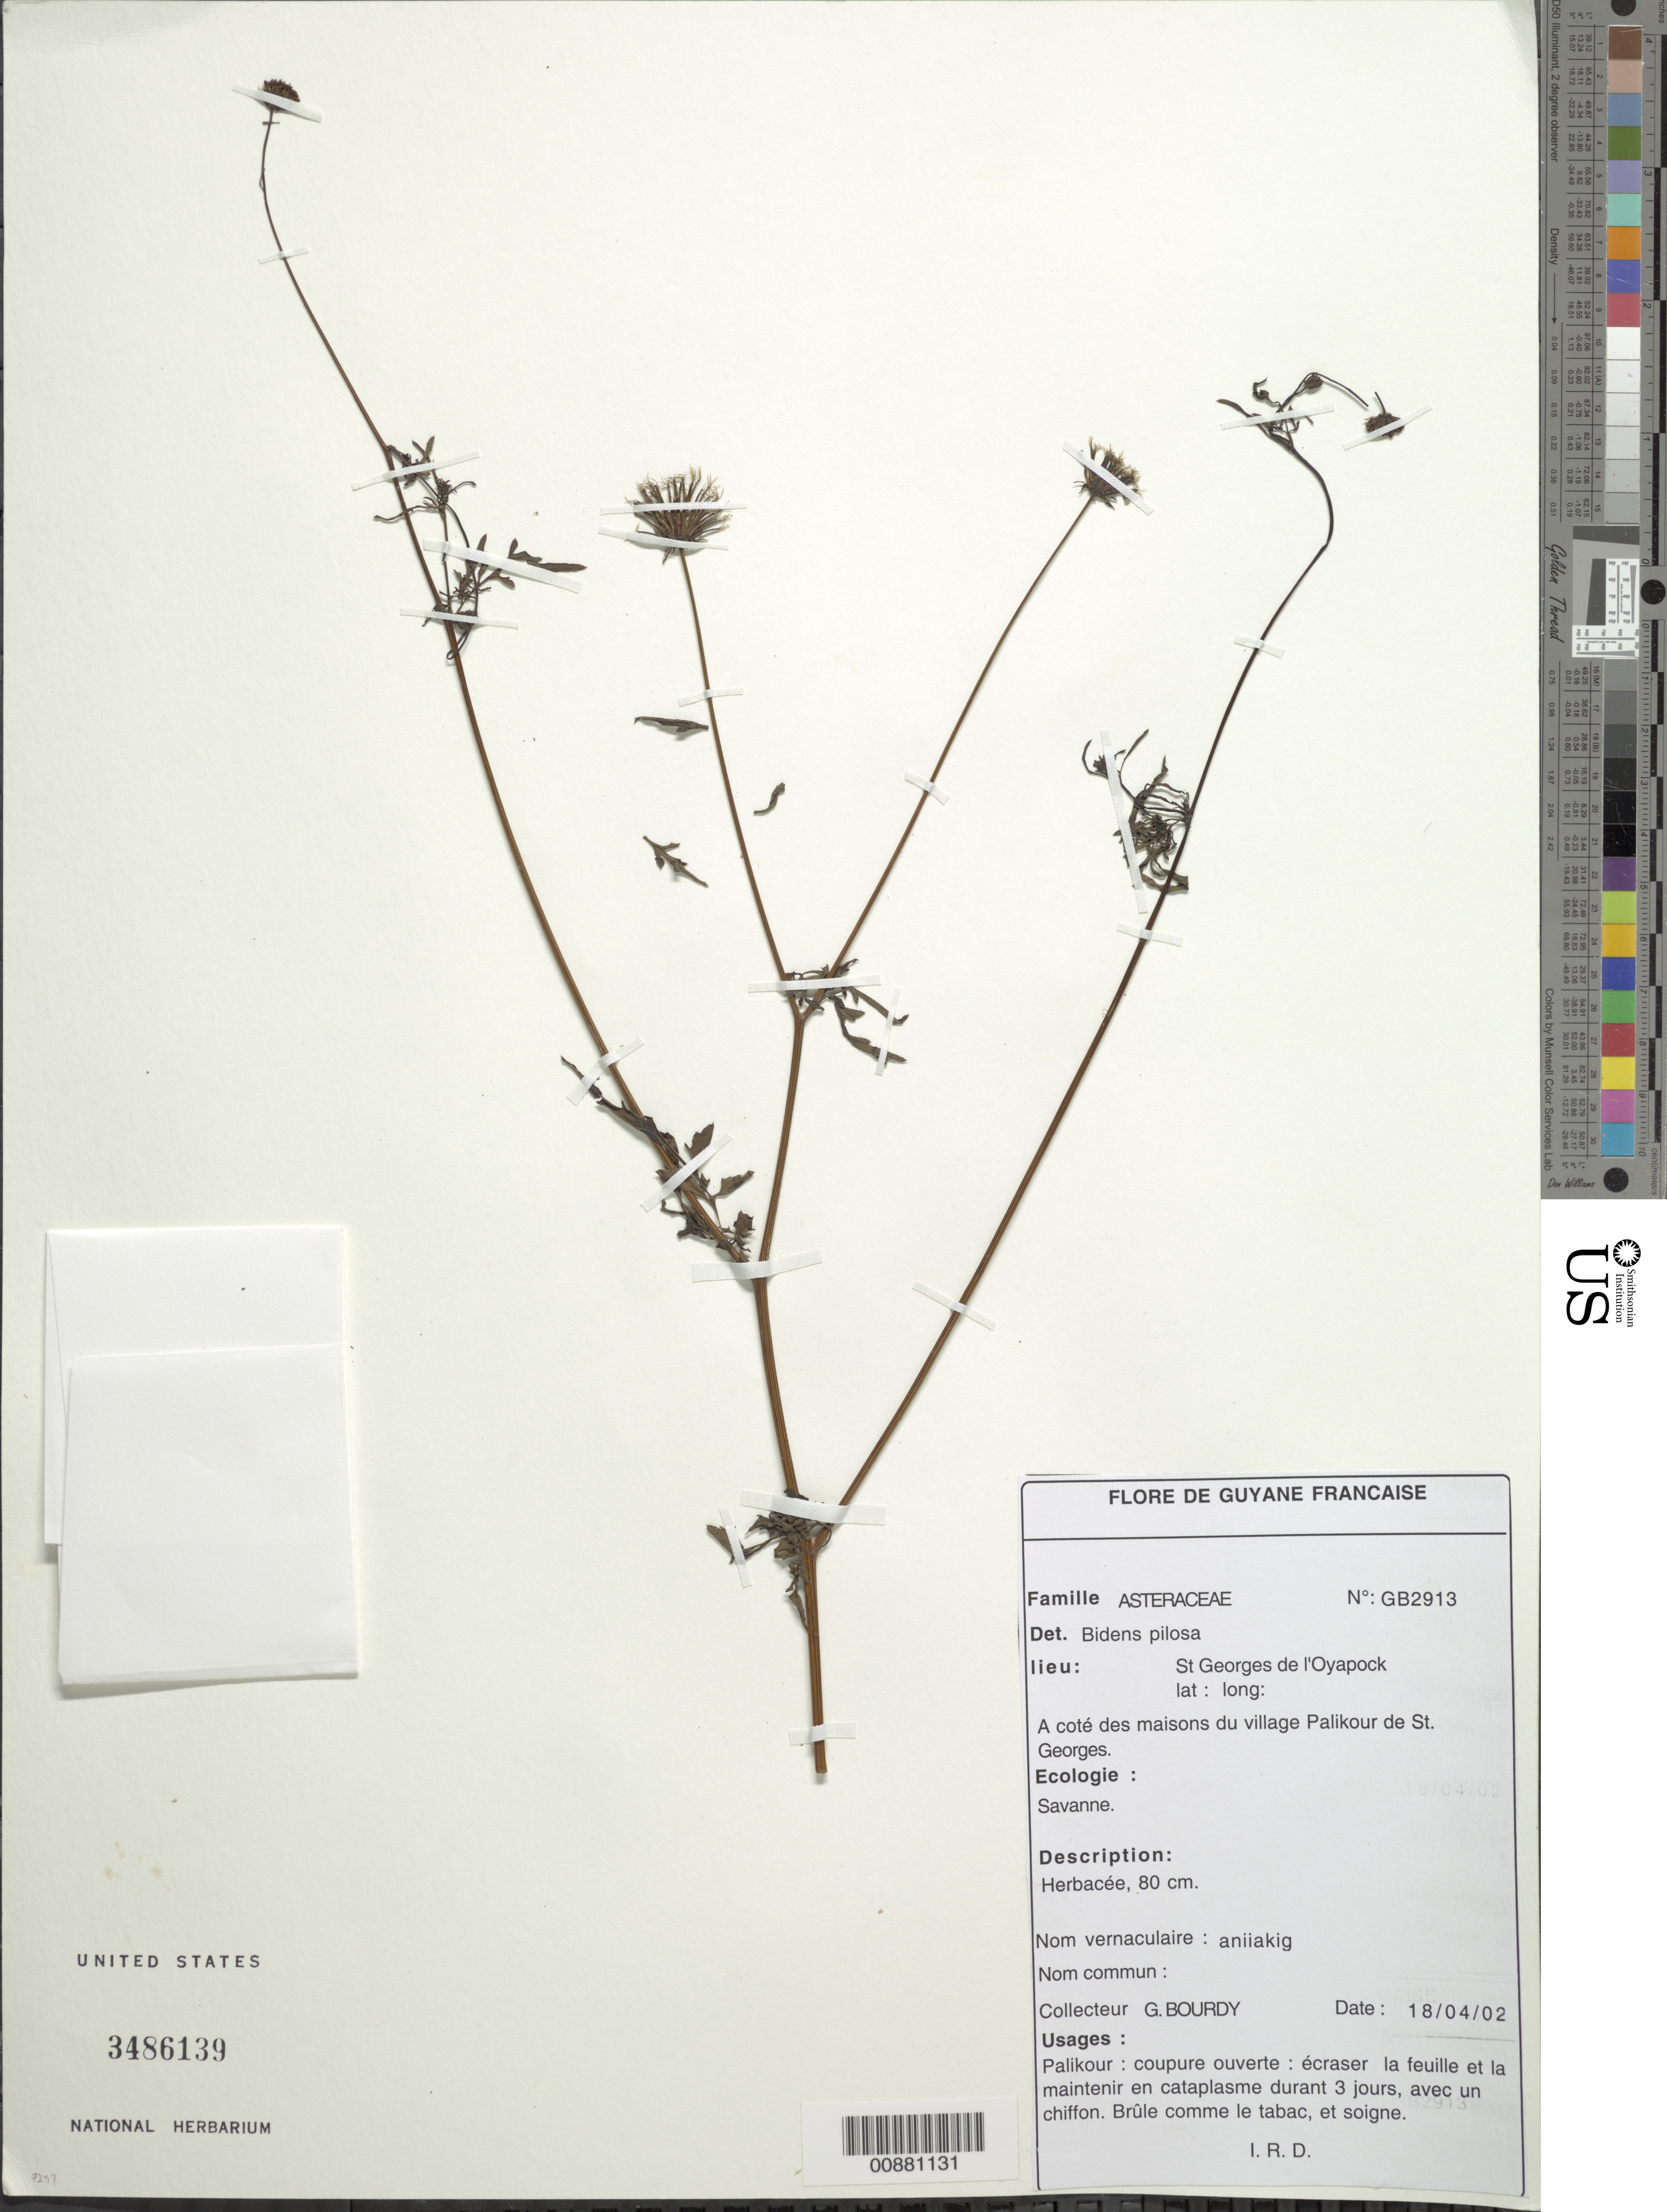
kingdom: Plantae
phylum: Tracheophyta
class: Magnoliopsida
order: Asterales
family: Asteraceae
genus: Bidens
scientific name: Bidens pilosa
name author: L.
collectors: G. Bourdy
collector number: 2913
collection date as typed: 18-Apr-02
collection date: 2002-04-18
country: French Guiana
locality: St. Georges de l'Oyapock, Village Palikour de St. Georges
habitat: Savanne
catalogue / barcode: US 3486139